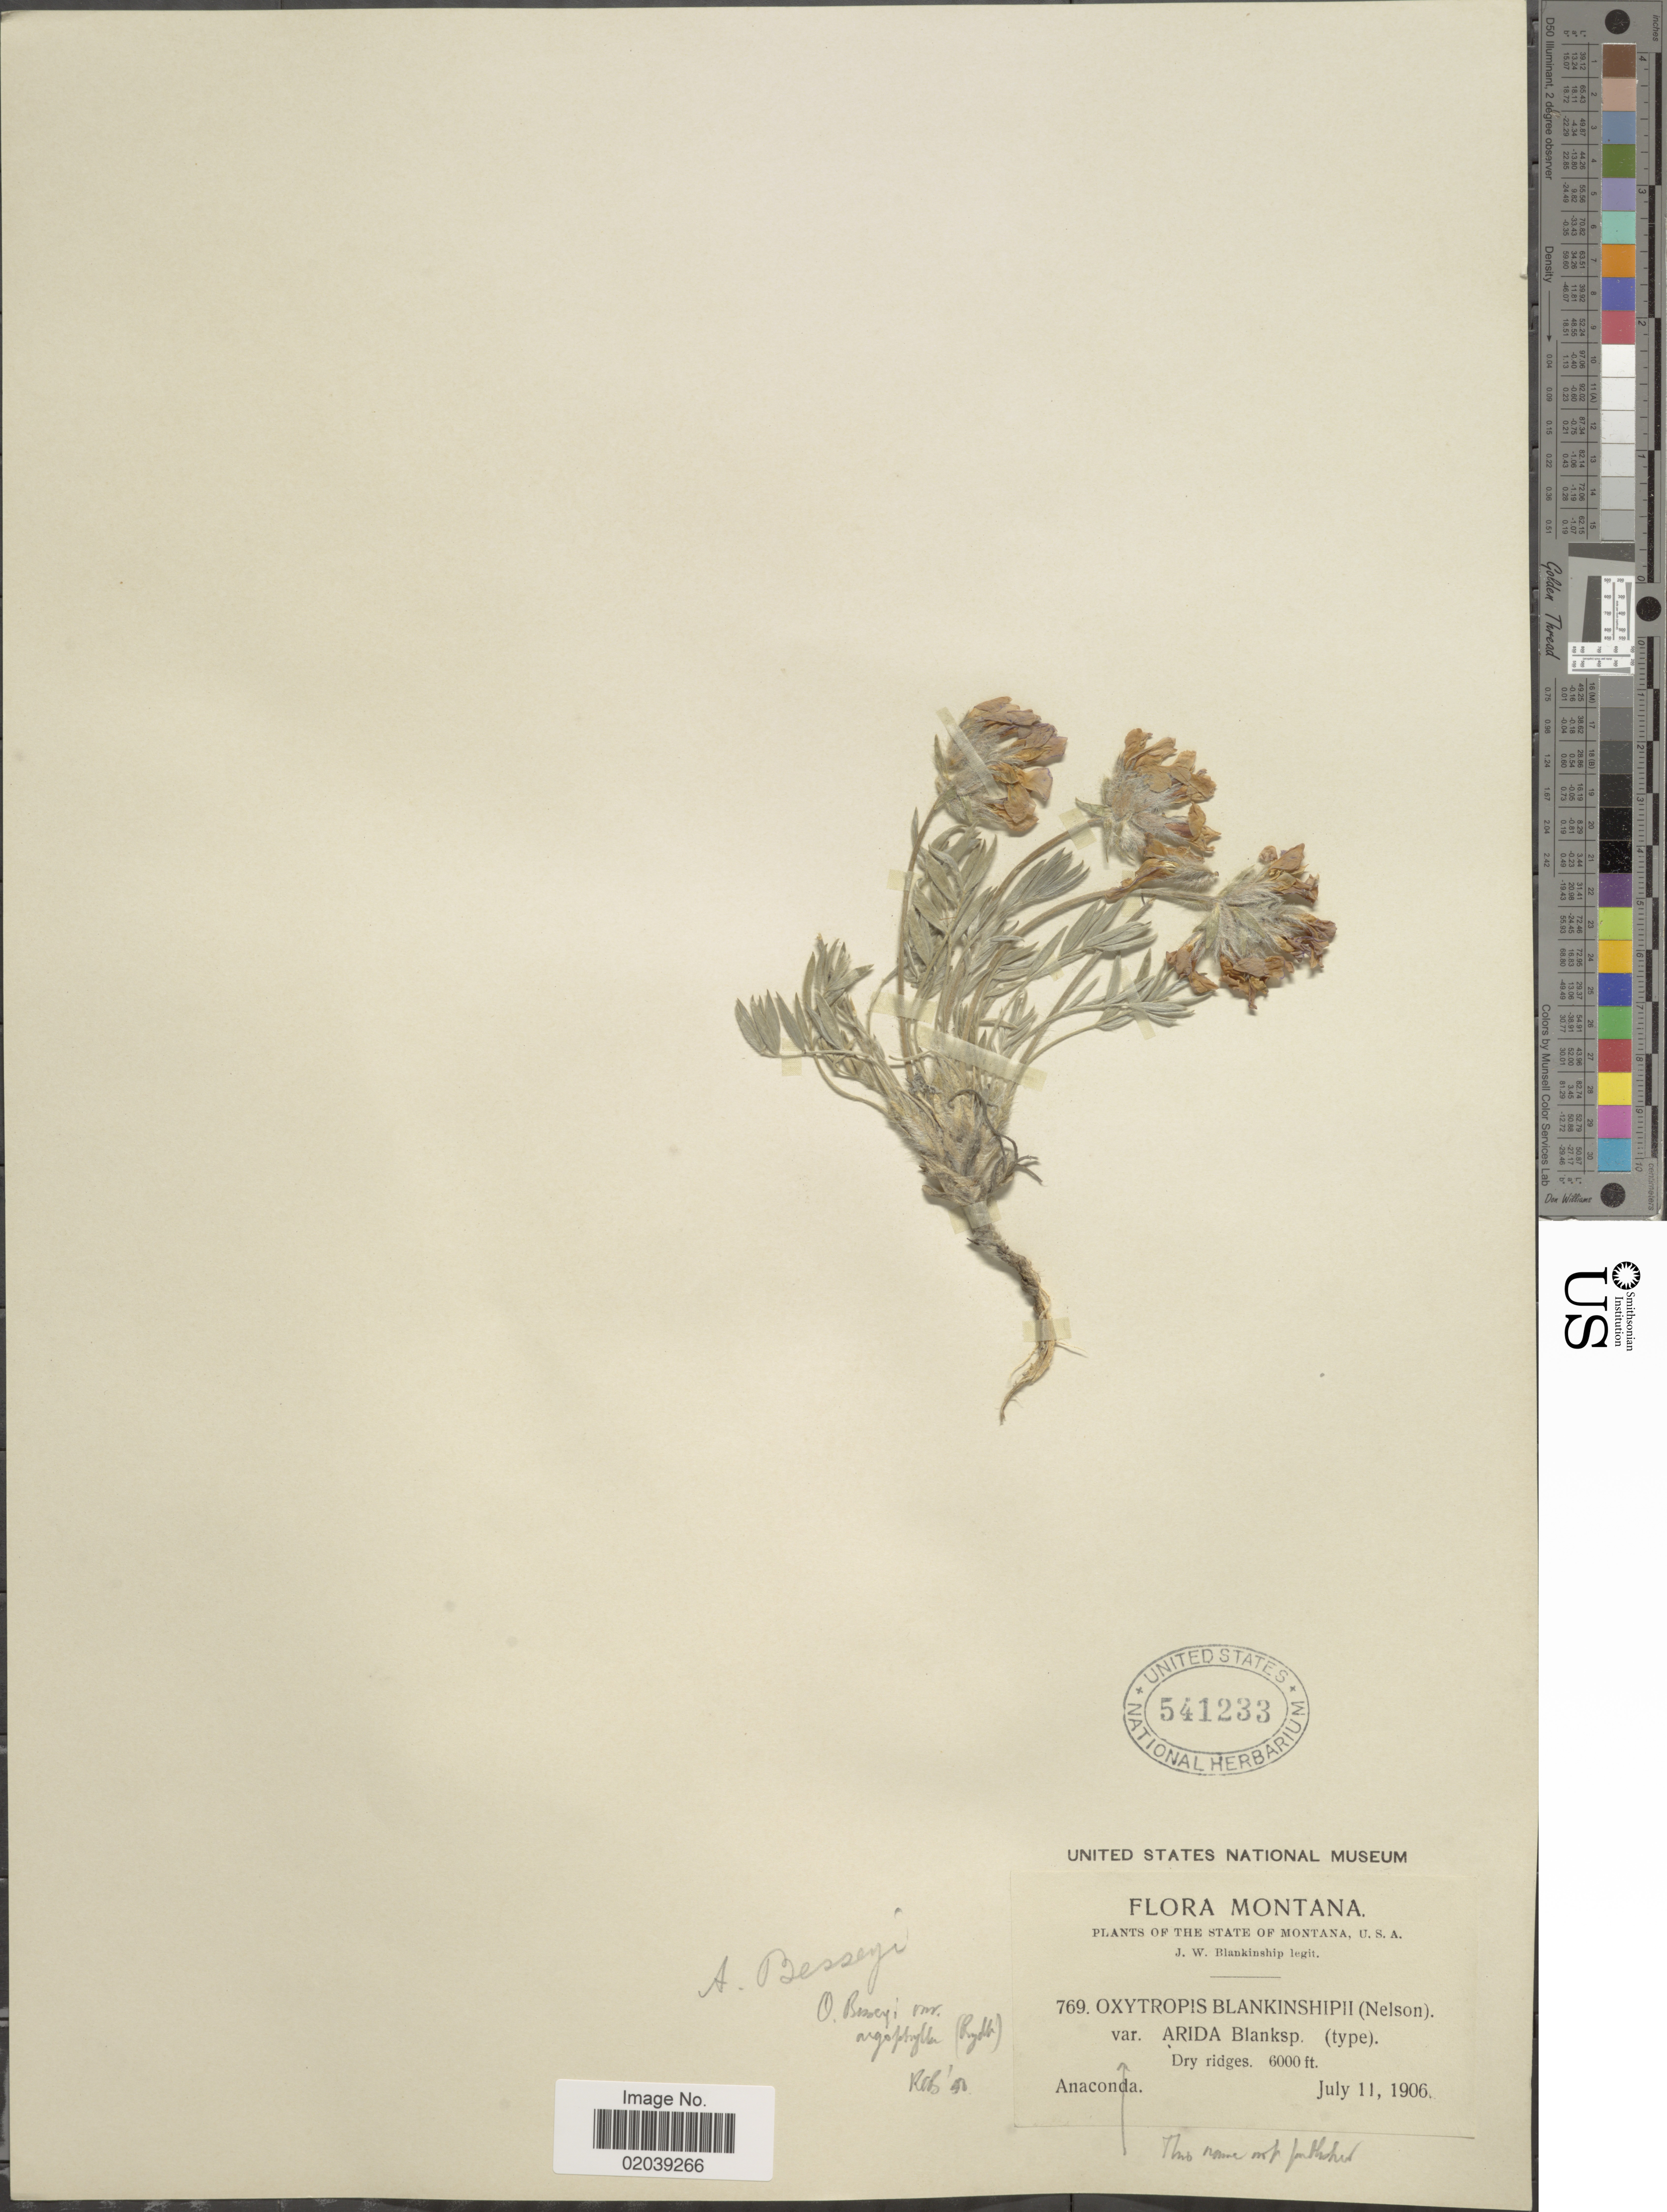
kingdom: Plantae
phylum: Tracheophyta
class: Magnoliopsida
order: Fabales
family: Fabaceae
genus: Oxytropis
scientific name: Oxytropis besseyi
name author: (Rydb.) Blank.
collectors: J. W. Blankinship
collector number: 769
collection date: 1906-07-11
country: United States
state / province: Montana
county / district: Deer Lodge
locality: Dry ridges, Anaconda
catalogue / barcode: US 541233